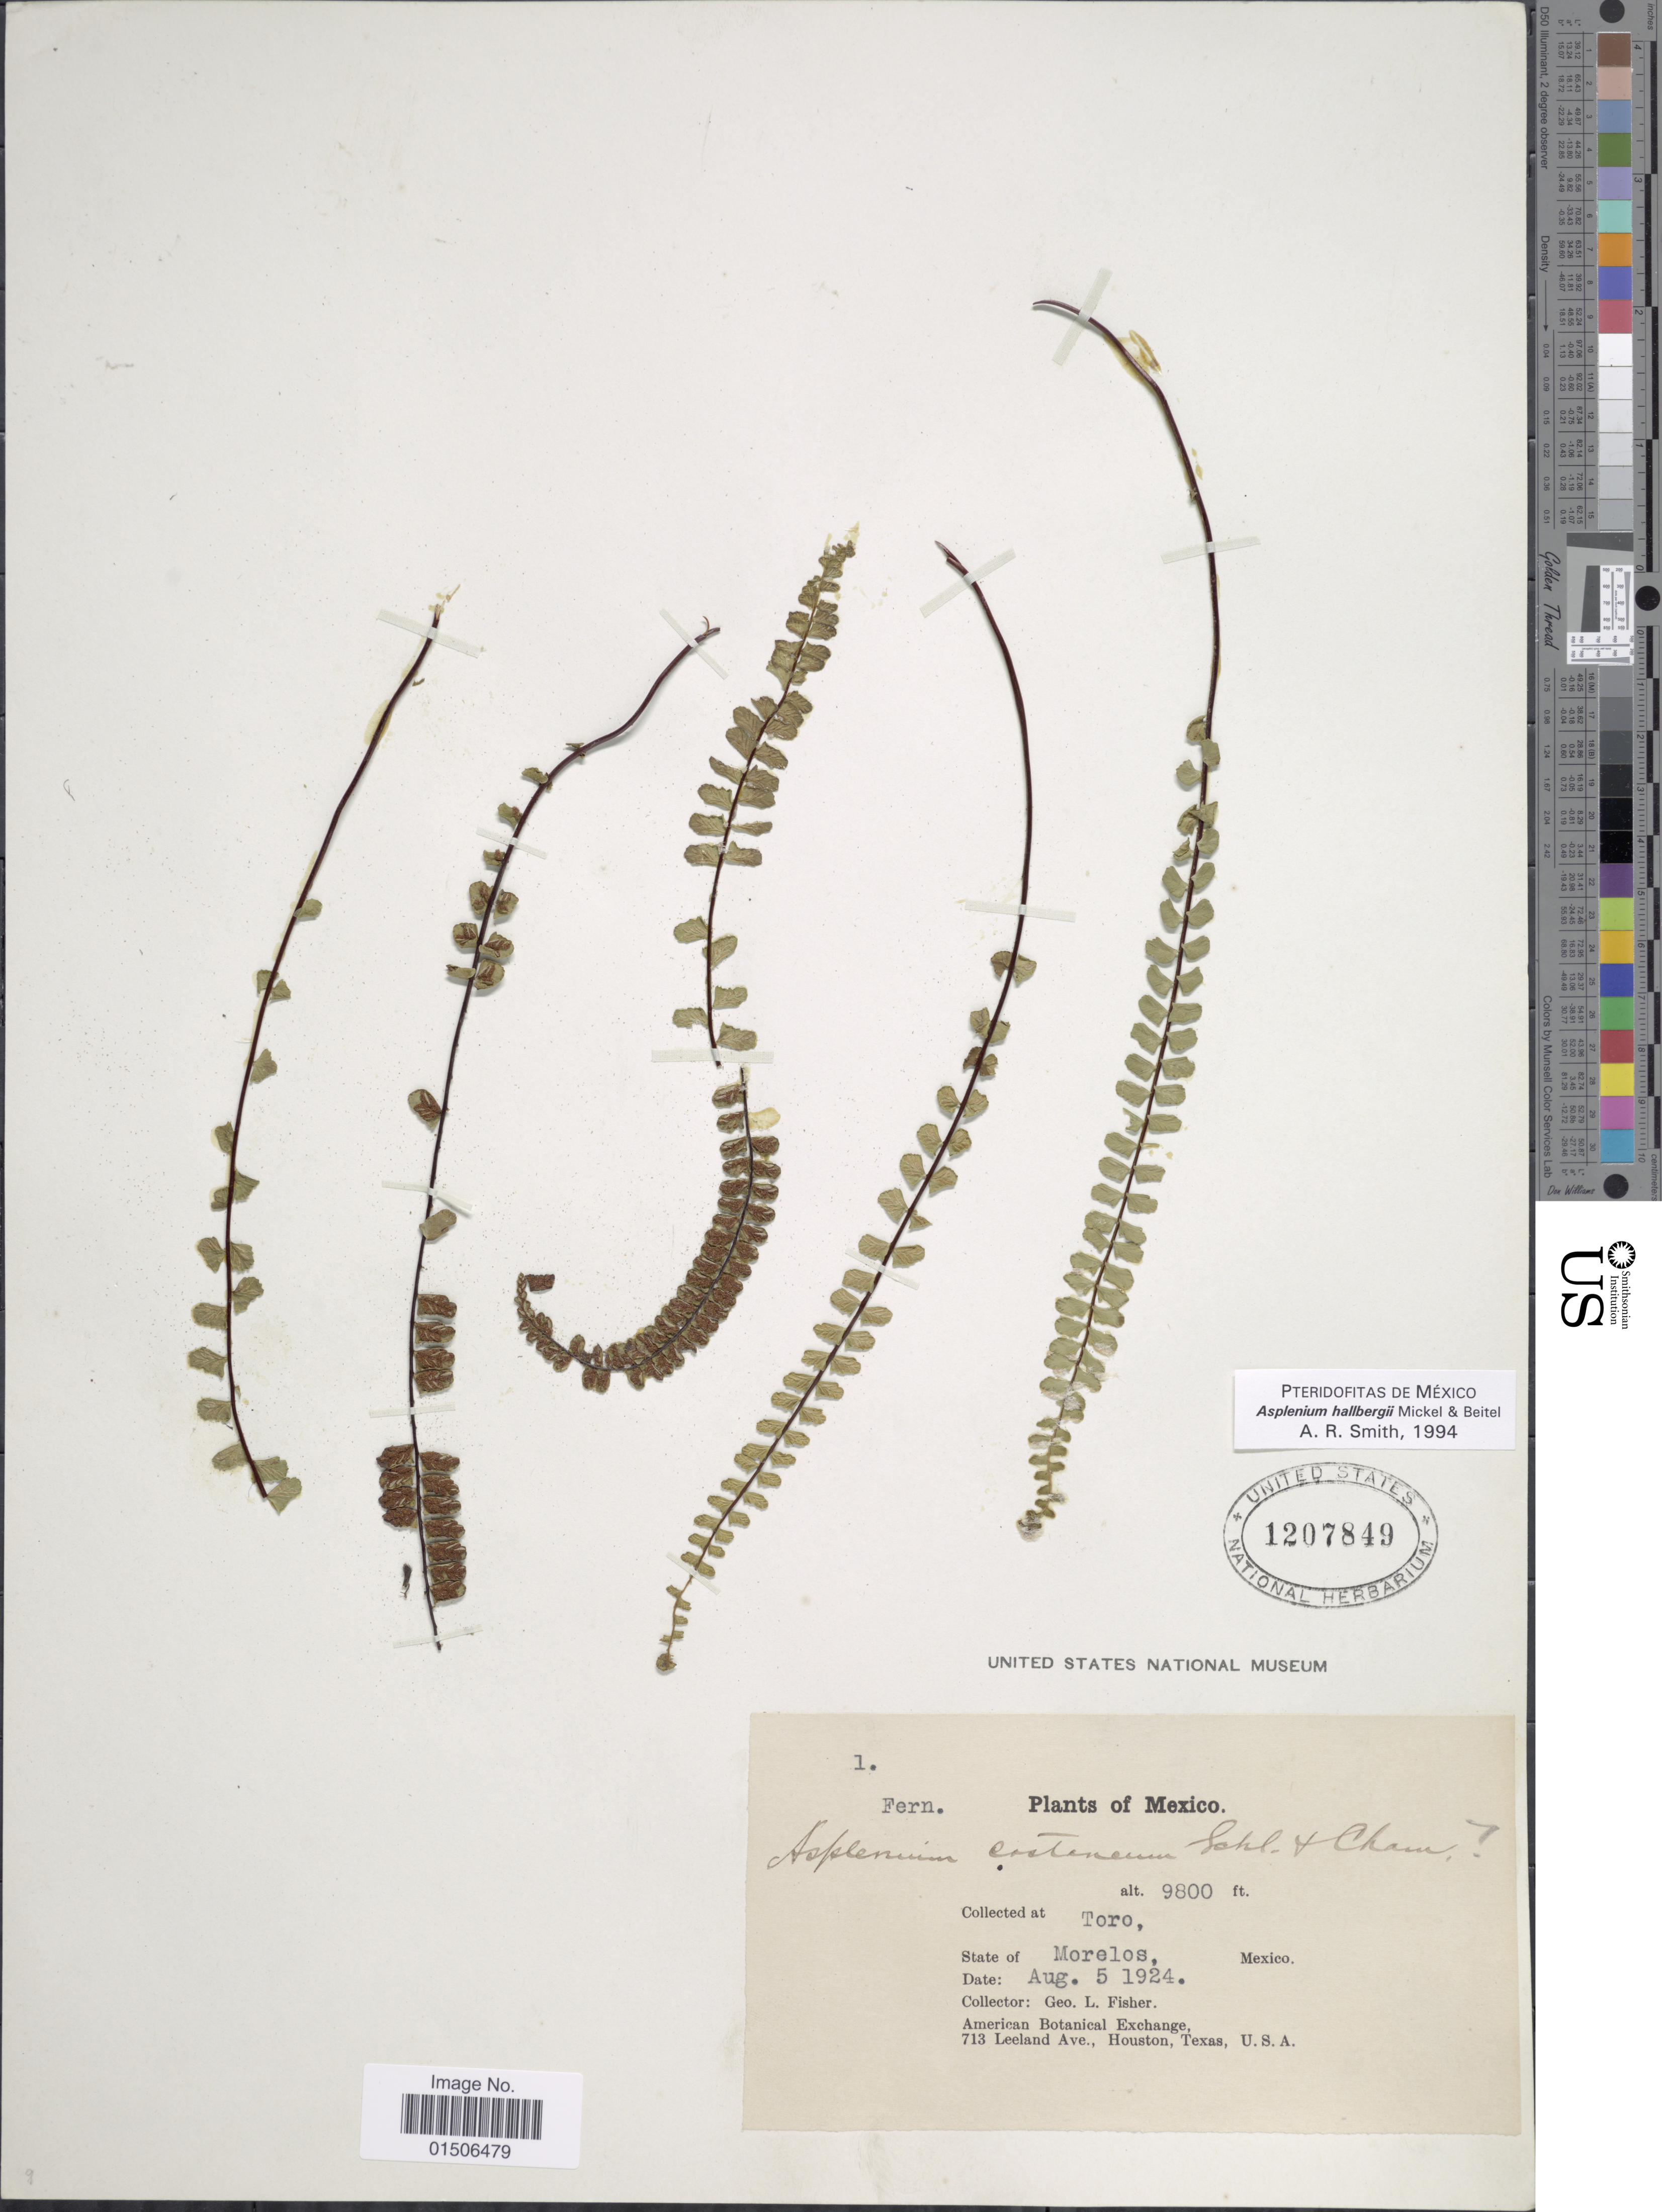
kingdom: Plantae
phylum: Tracheophyta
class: Polypodiopsida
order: Polypodiales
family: Aspleniaceae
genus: Asplenium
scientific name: Asplenium hallbergii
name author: Mickel & Beitel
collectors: G. L. Fisher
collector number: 1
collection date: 1924-08-05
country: Mexico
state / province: Morelos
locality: Toro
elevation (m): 2987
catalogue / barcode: US 1207849